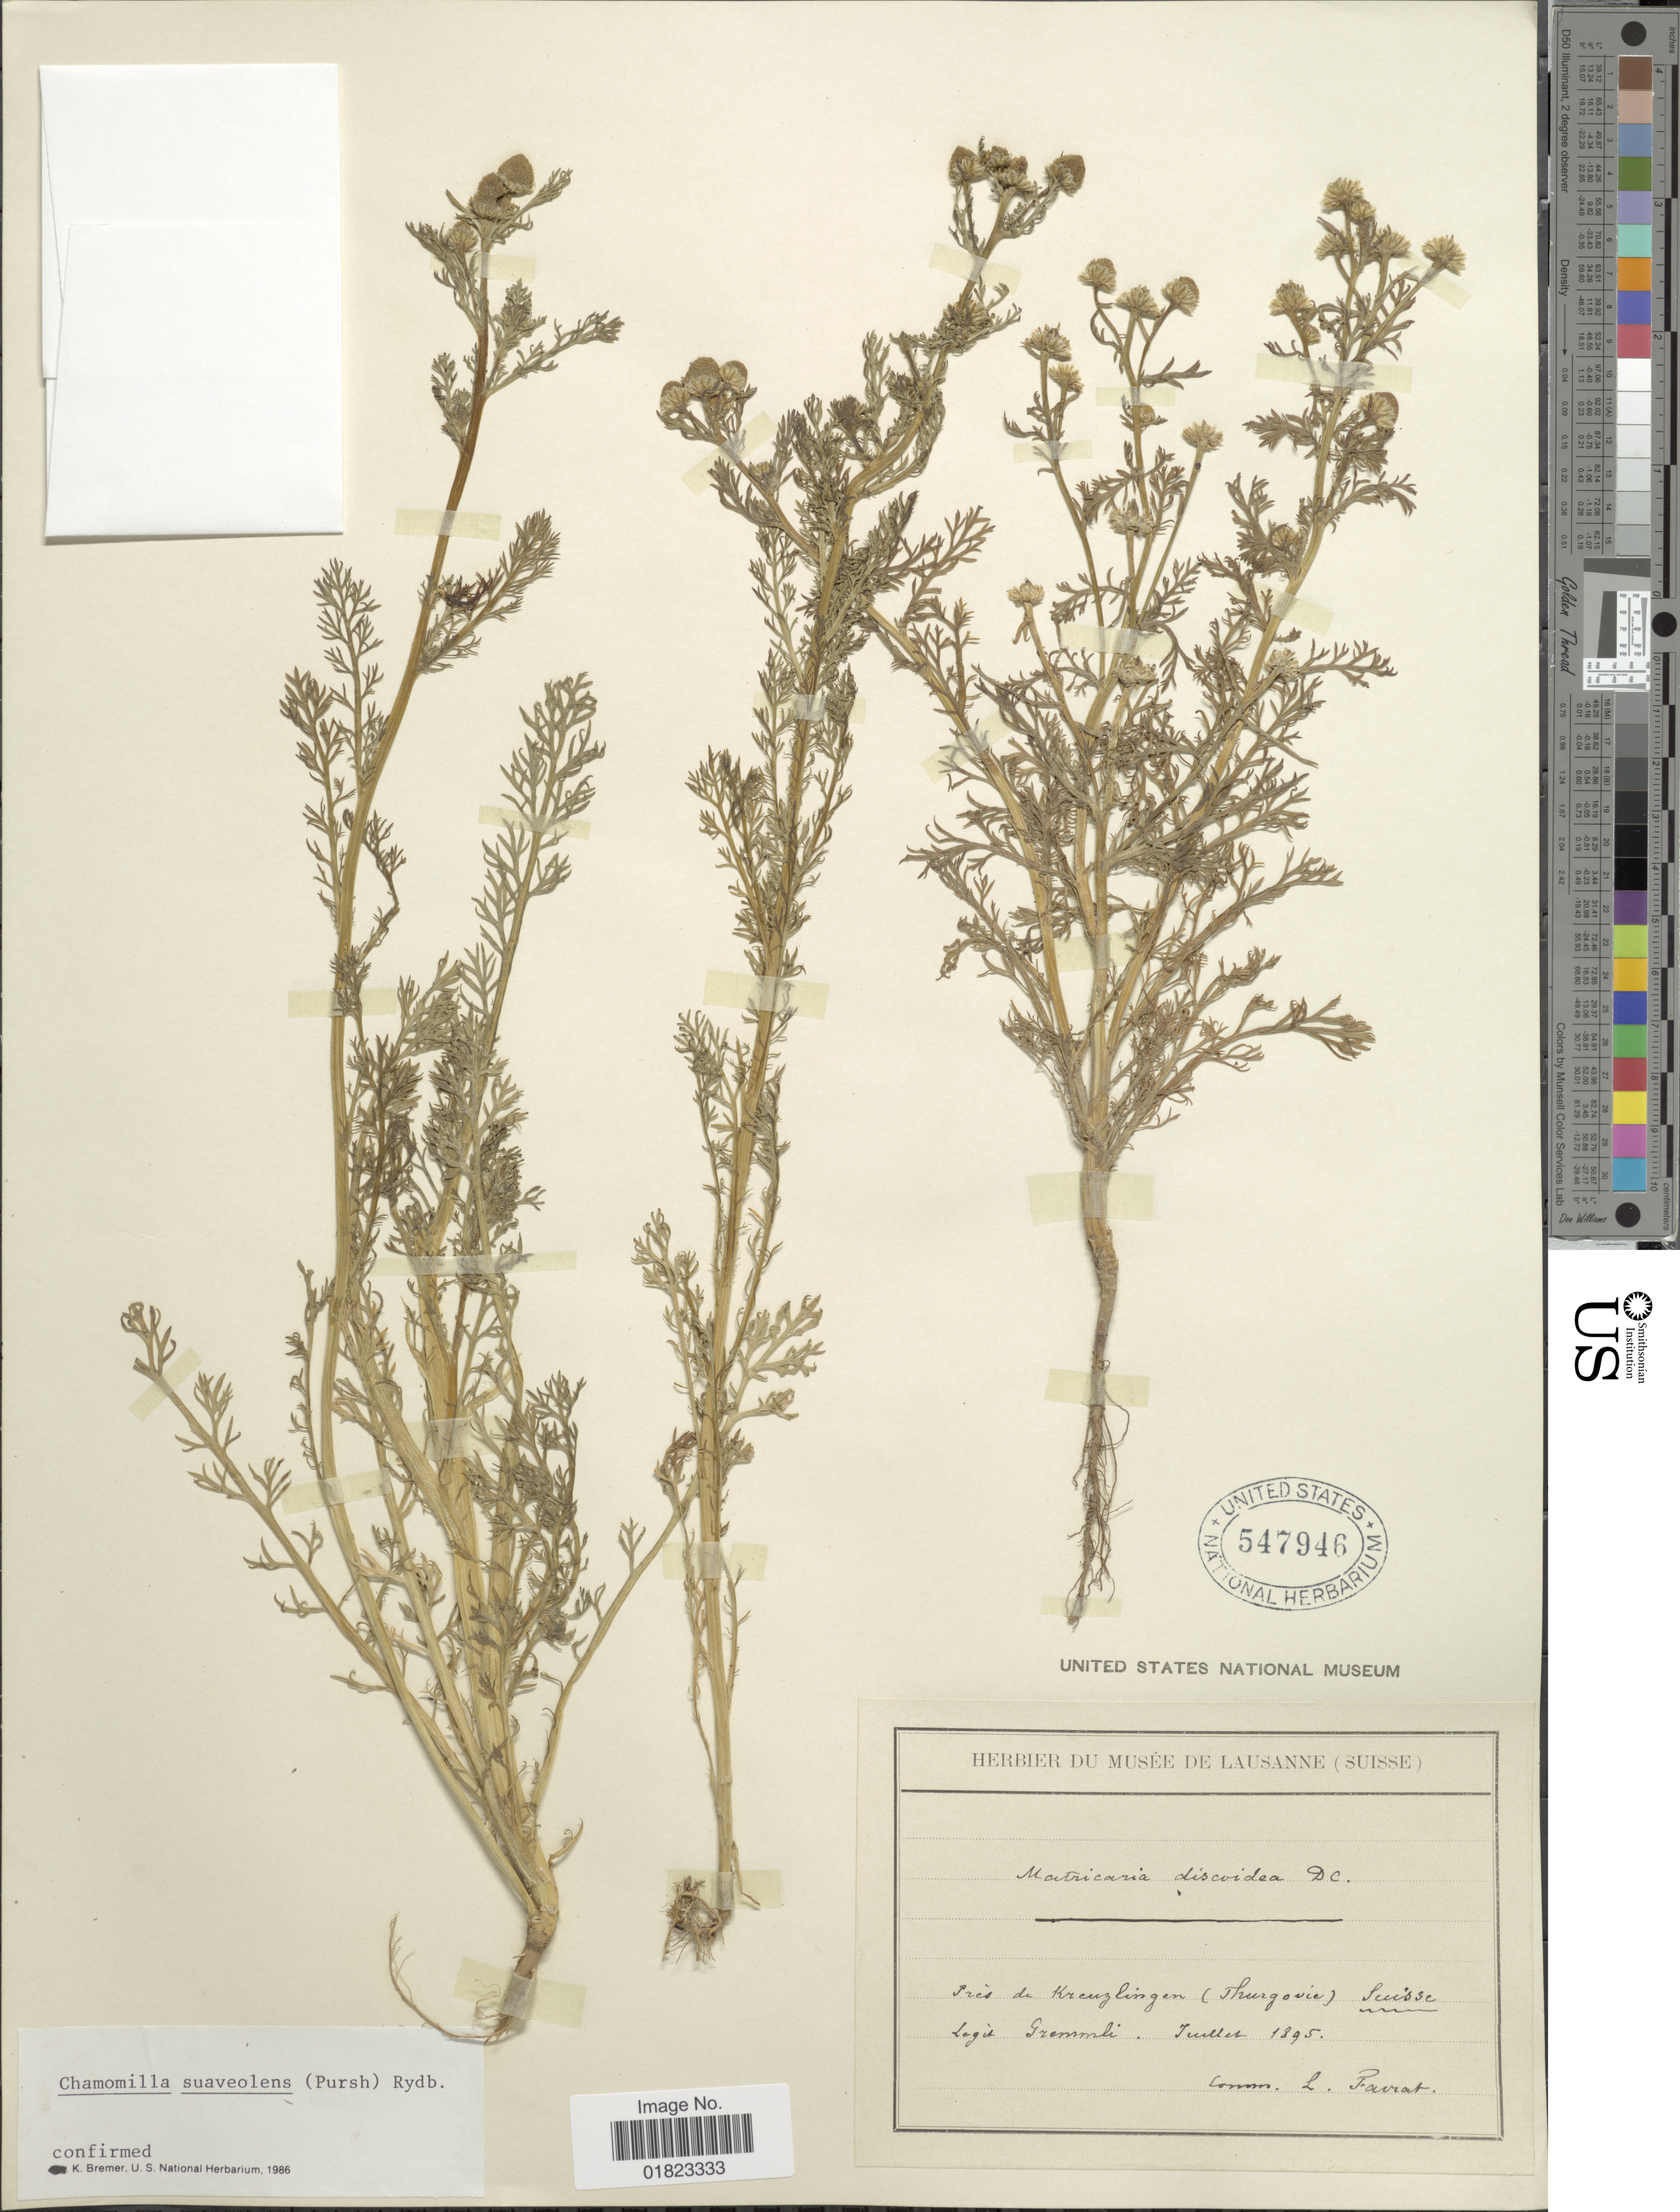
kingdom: Plantae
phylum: Tracheophyta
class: Magnoliopsida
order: Asterales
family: Asteraceae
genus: Matricaria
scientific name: Matricaria matricarioides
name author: (Less.) Porter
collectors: Gremmli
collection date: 1895-07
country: Switzerland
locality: Pres de Krenzlingen (Thurgovie) Suisse.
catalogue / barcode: US 547946